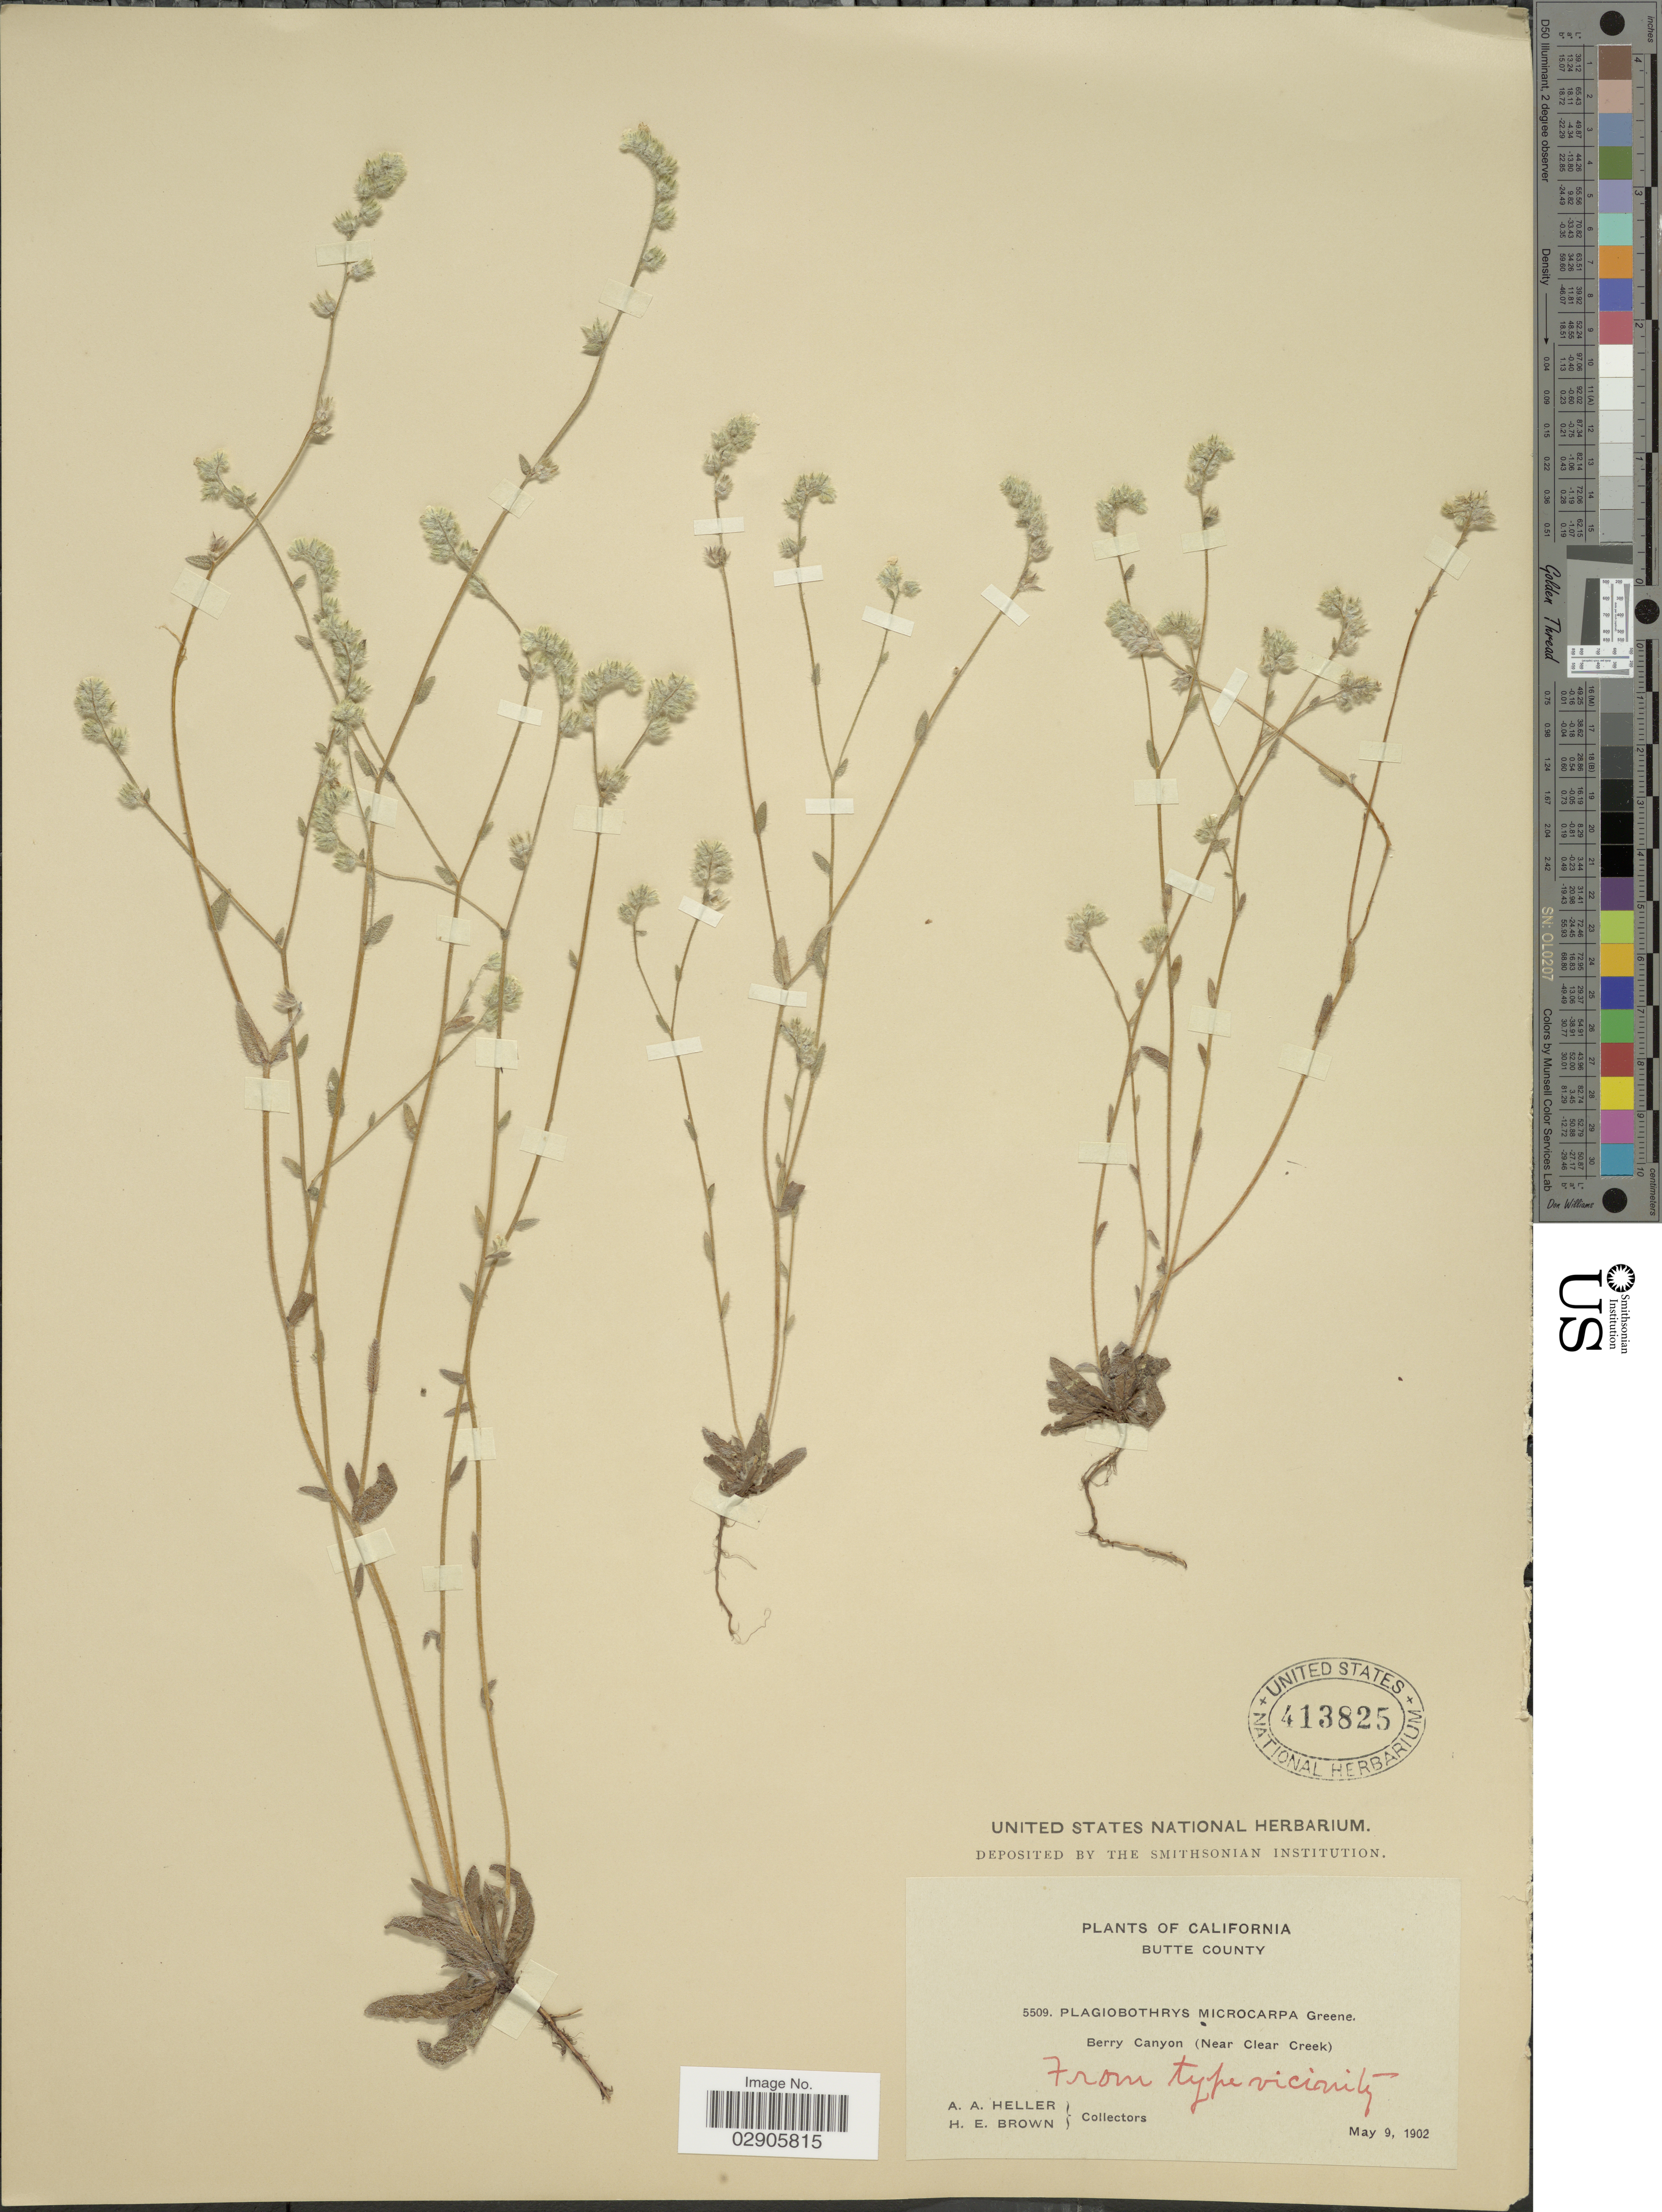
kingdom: Plantae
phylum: Tracheophyta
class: Magnoliopsida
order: Boraginales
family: Boraginaceae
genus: Plagiobothrys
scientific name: Plagiobothrys microcarpus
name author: Greene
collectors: A. A. Heller & H. E. Brown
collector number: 5509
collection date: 1902-05-09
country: United States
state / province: California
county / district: Butte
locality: Butte County. Berry Canyon (Near Clear Creek).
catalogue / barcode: US 413825